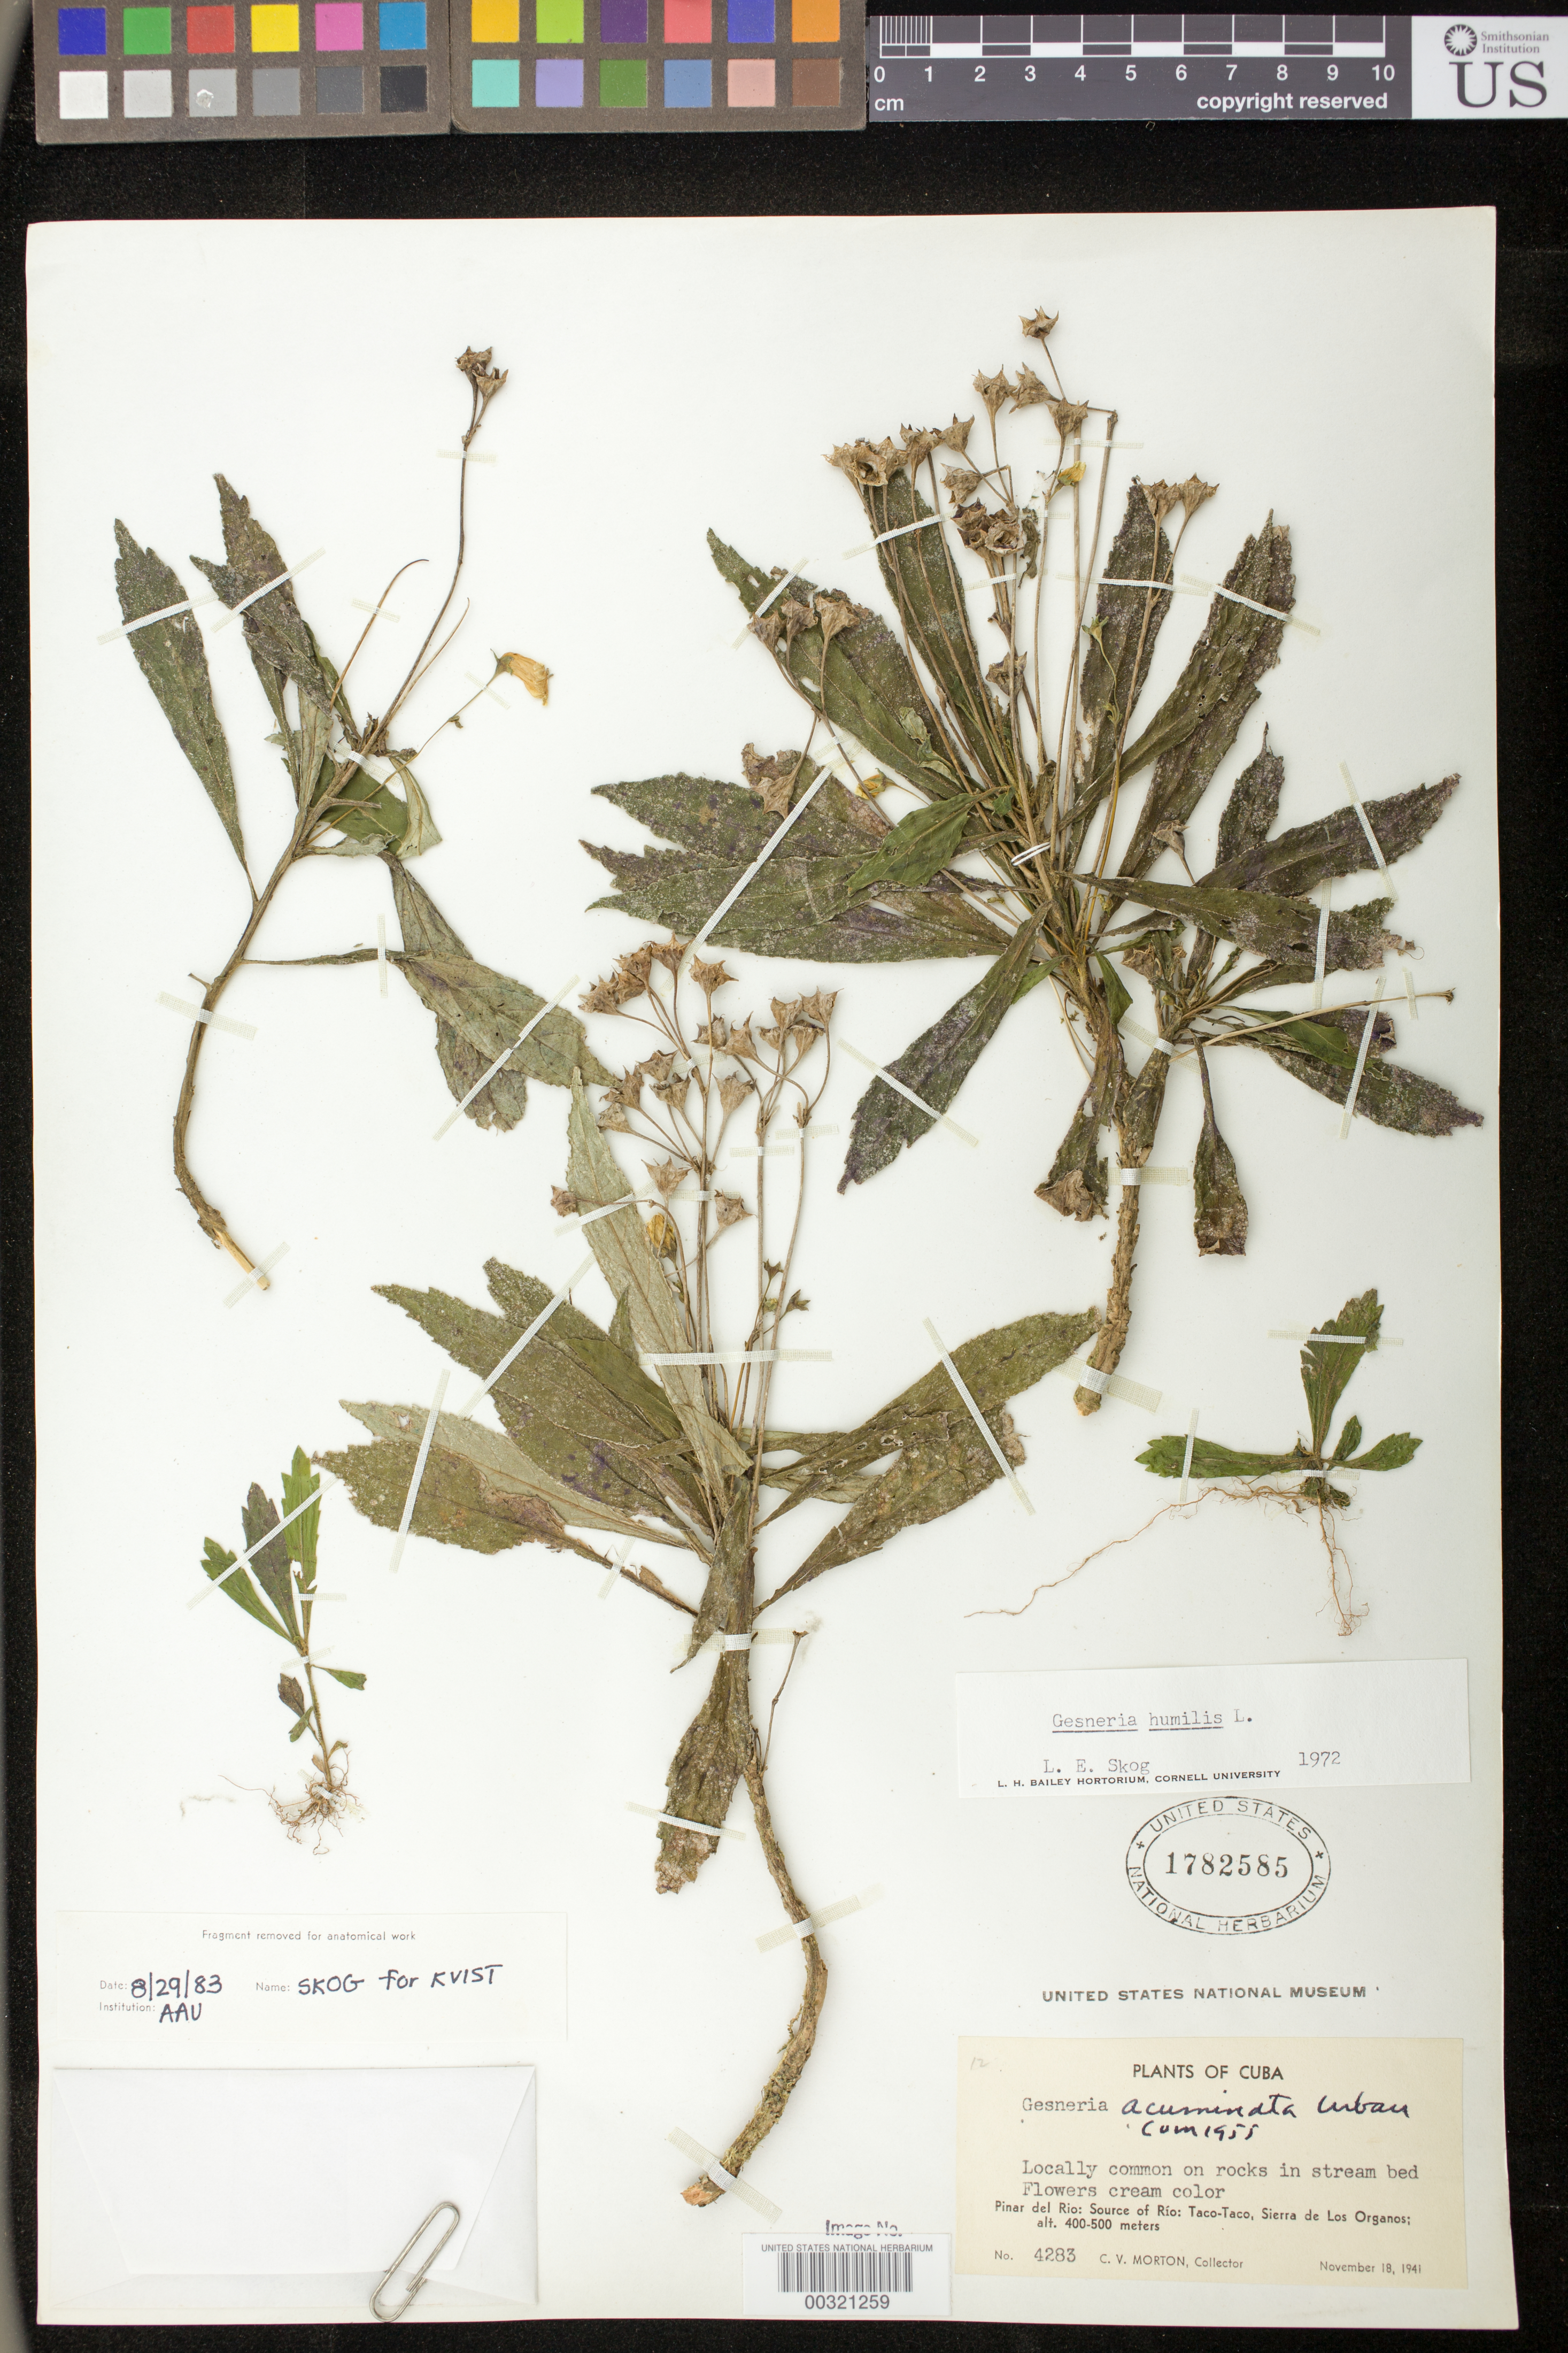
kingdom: Plantae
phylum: Tracheophyta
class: Magnoliopsida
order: Lamiales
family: Gesneriaceae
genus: Gesneria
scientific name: Gesneria humilis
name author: L.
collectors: C. V. Morton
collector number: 4283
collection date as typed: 18 Nov 1941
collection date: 1941-11-18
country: Cuba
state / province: Pinar del Rio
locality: Source of Río: Taco-Taco, Sierra de Los Organos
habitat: On rocks in stream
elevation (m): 400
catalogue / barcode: US 1782585